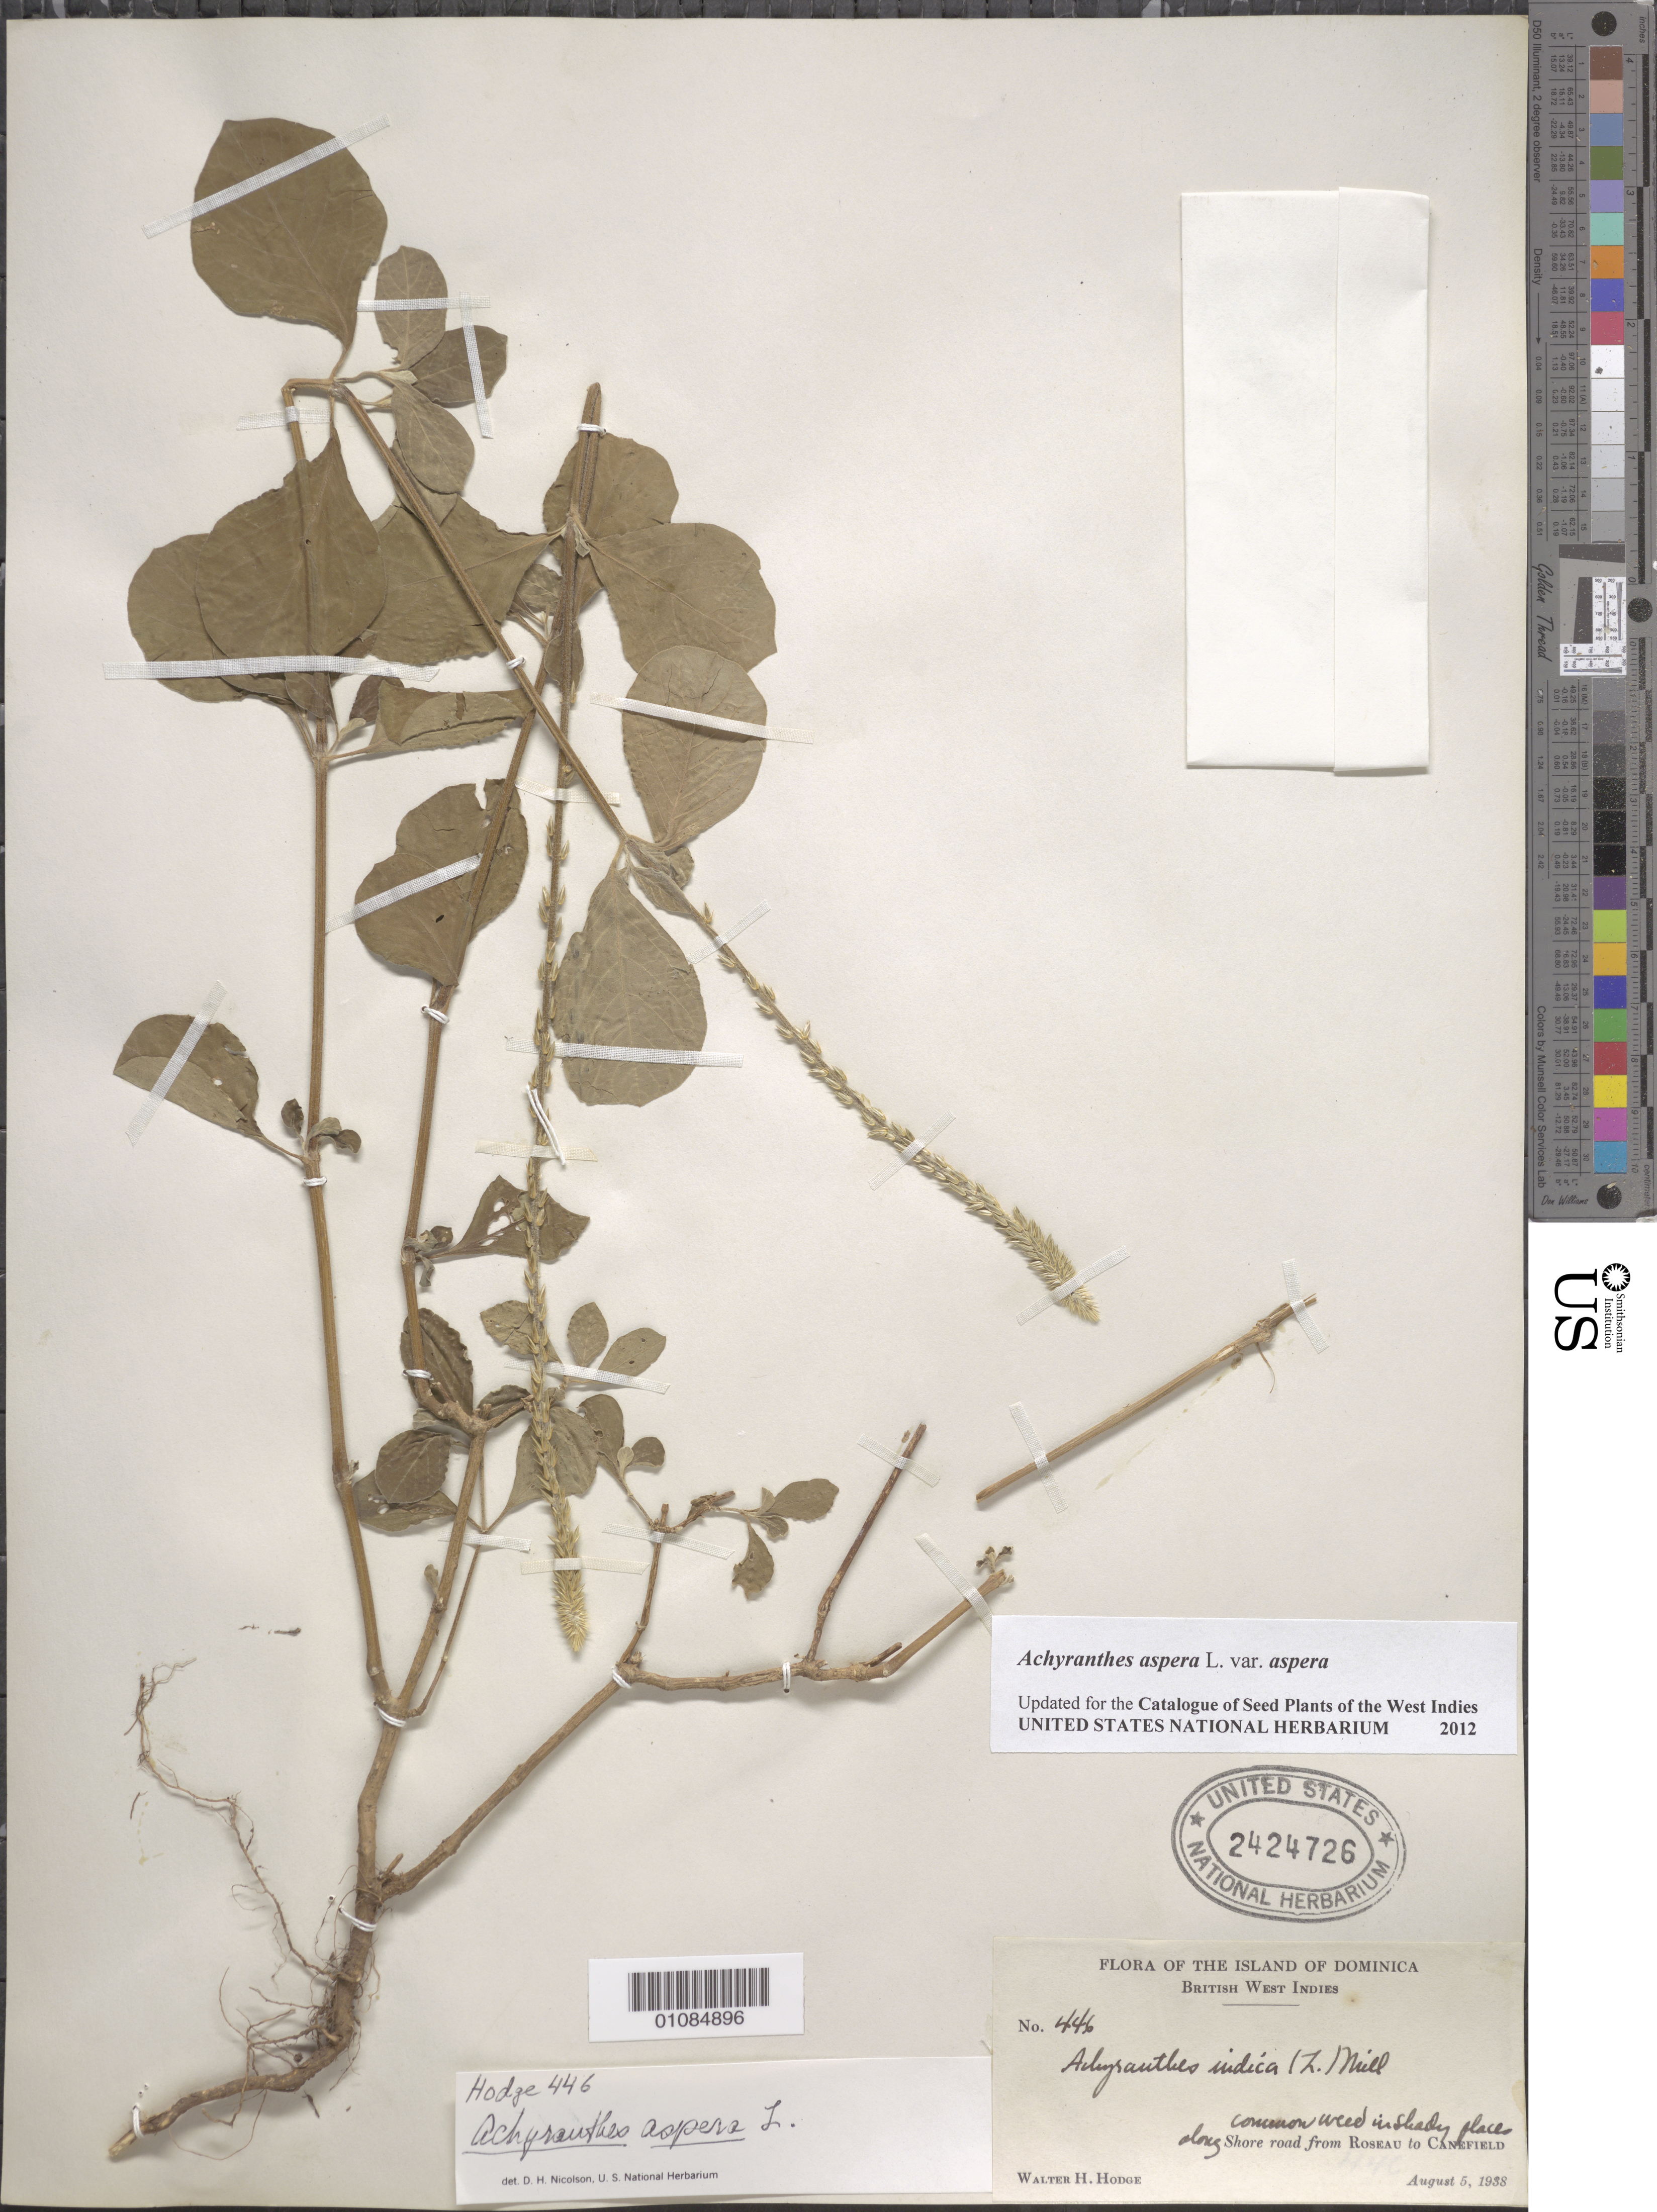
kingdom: Plantae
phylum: Tracheophyta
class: Magnoliopsida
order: Caryophyllales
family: Amaranthaceae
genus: Achyranthes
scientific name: Achyranthes aspera var. aspera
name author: L.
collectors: W. Hodge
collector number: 446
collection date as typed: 05 Aug 1958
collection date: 1958-08-05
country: Dominica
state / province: St. George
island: Dominica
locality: Along shore road from Roseau to Canefield.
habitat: Common weed in shady place.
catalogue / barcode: US 2424726